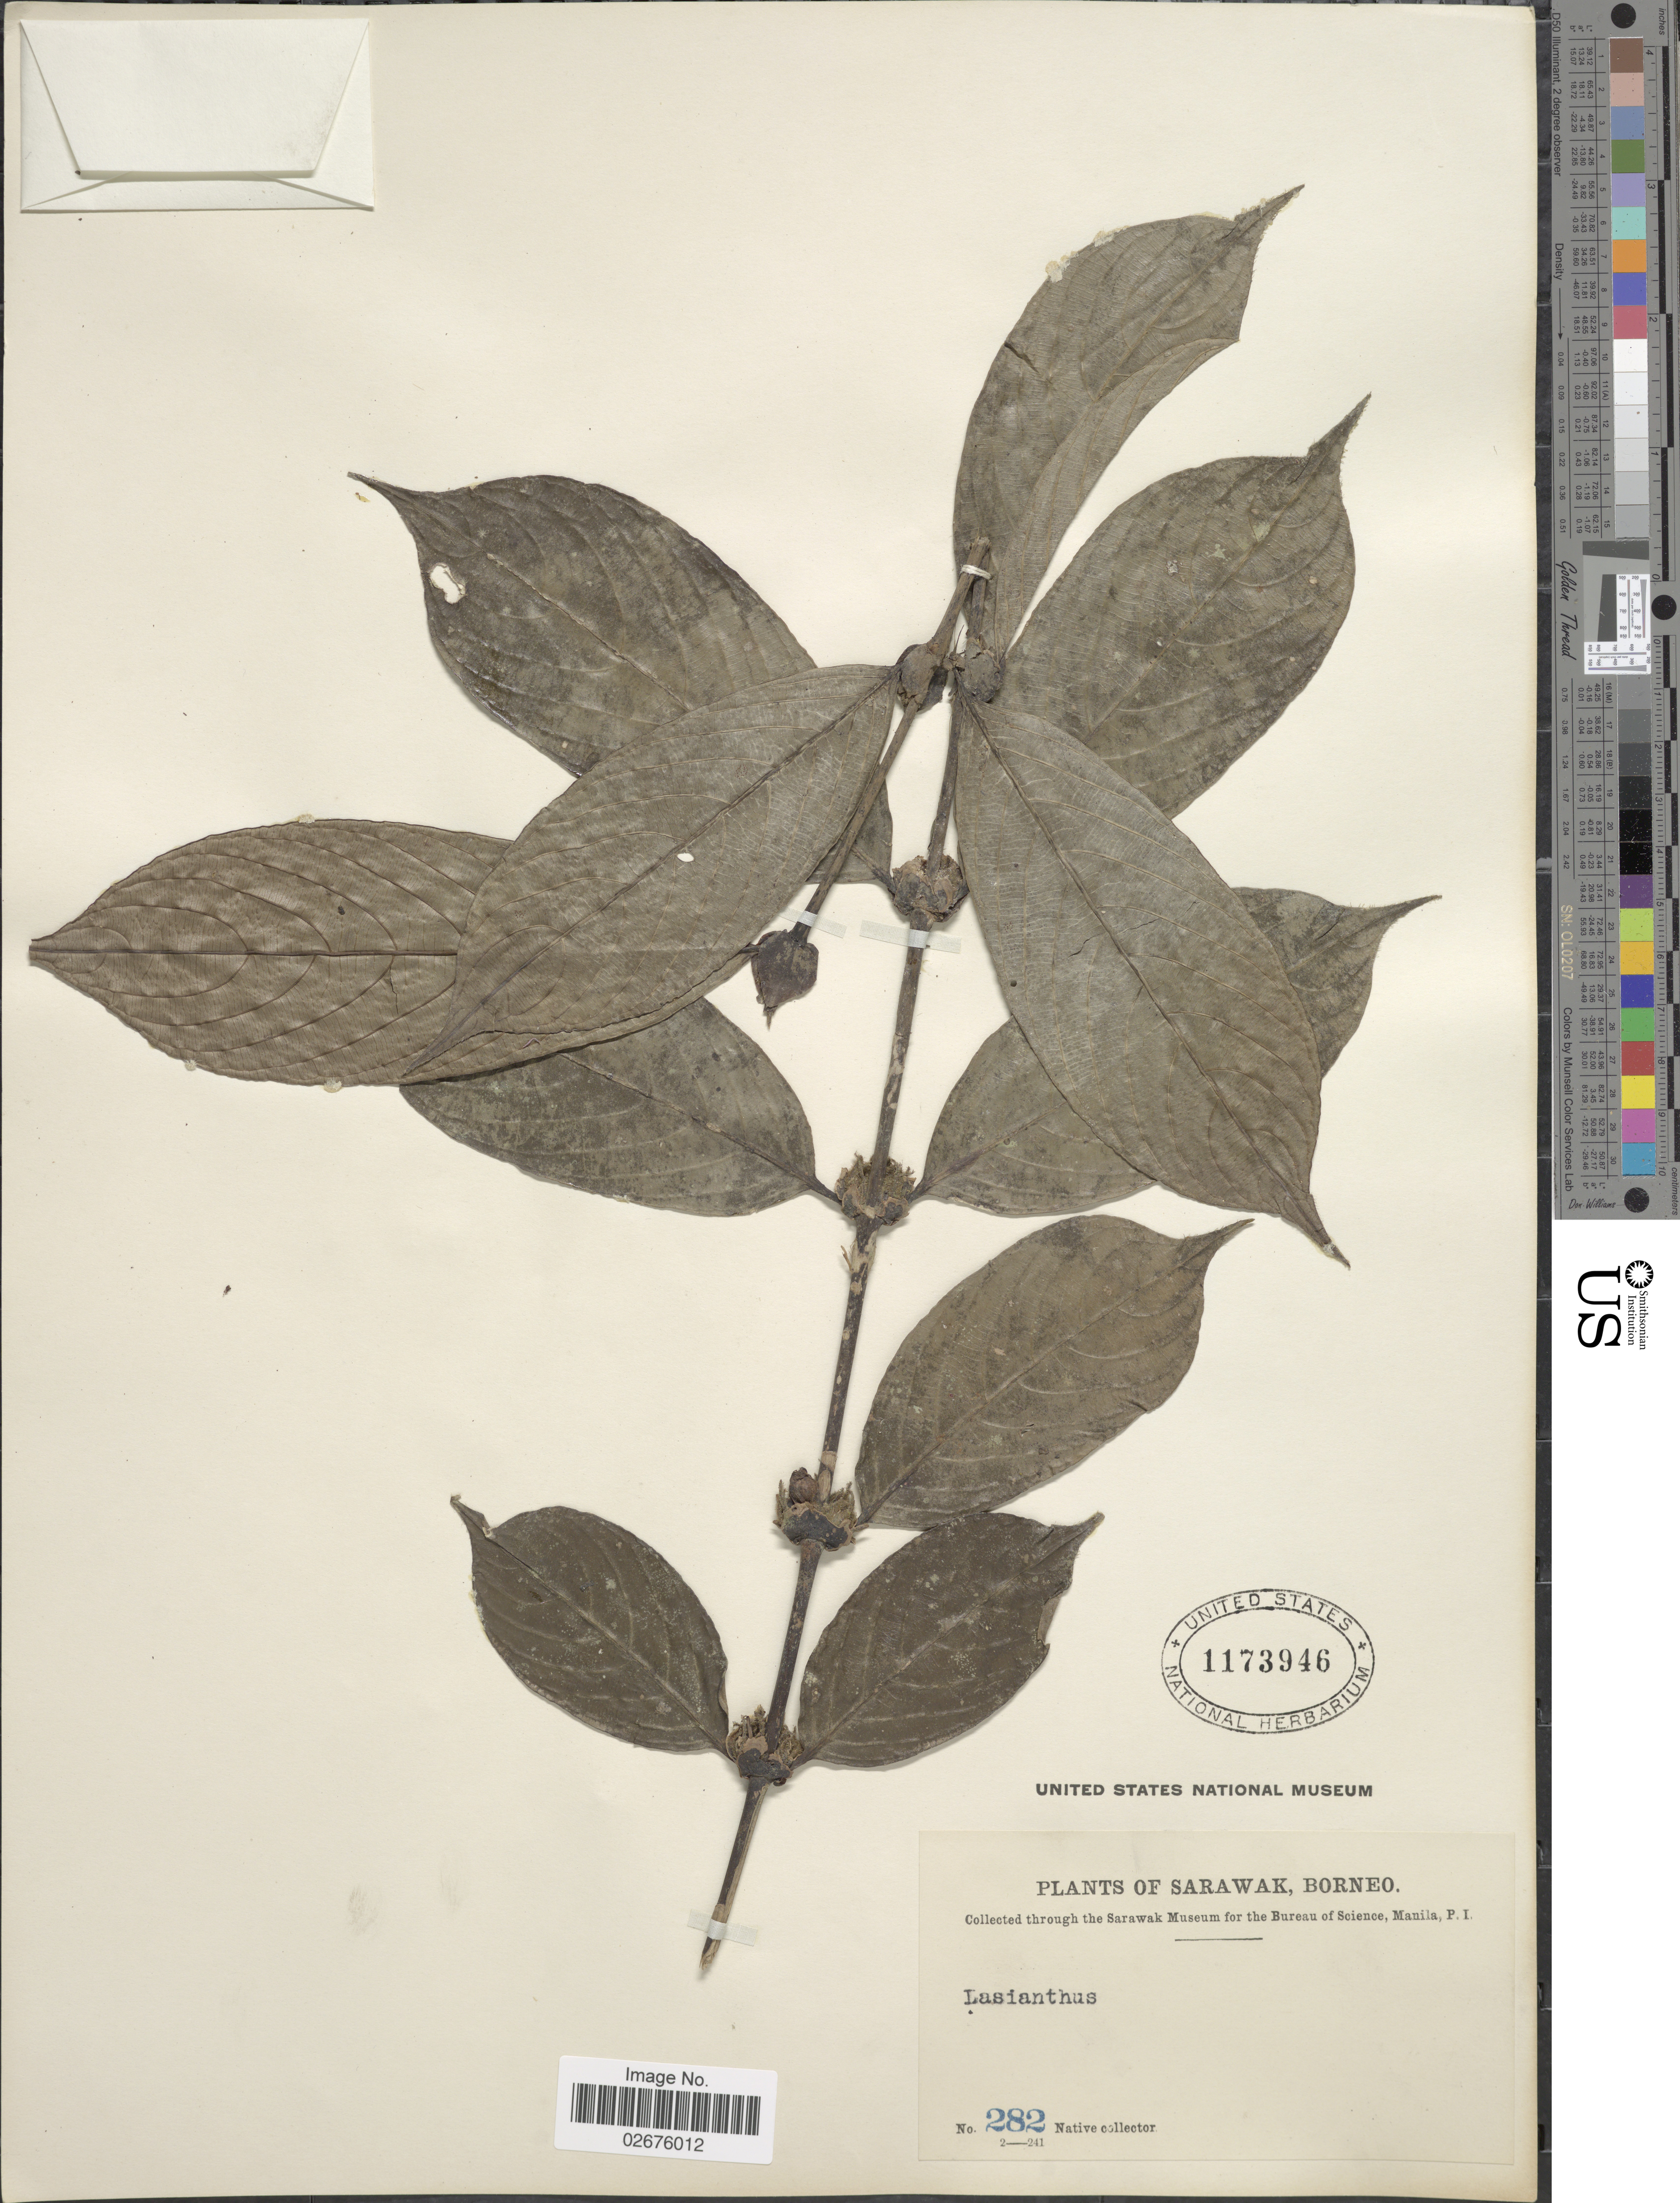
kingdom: Plantae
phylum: Tracheophyta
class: Magnoliopsida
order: Gentianales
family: Rubiaceae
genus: Lasianthus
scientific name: Lasianthus sp.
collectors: Native collector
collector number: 282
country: Malaysia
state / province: Sarawak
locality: Borneo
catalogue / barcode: US 1173946